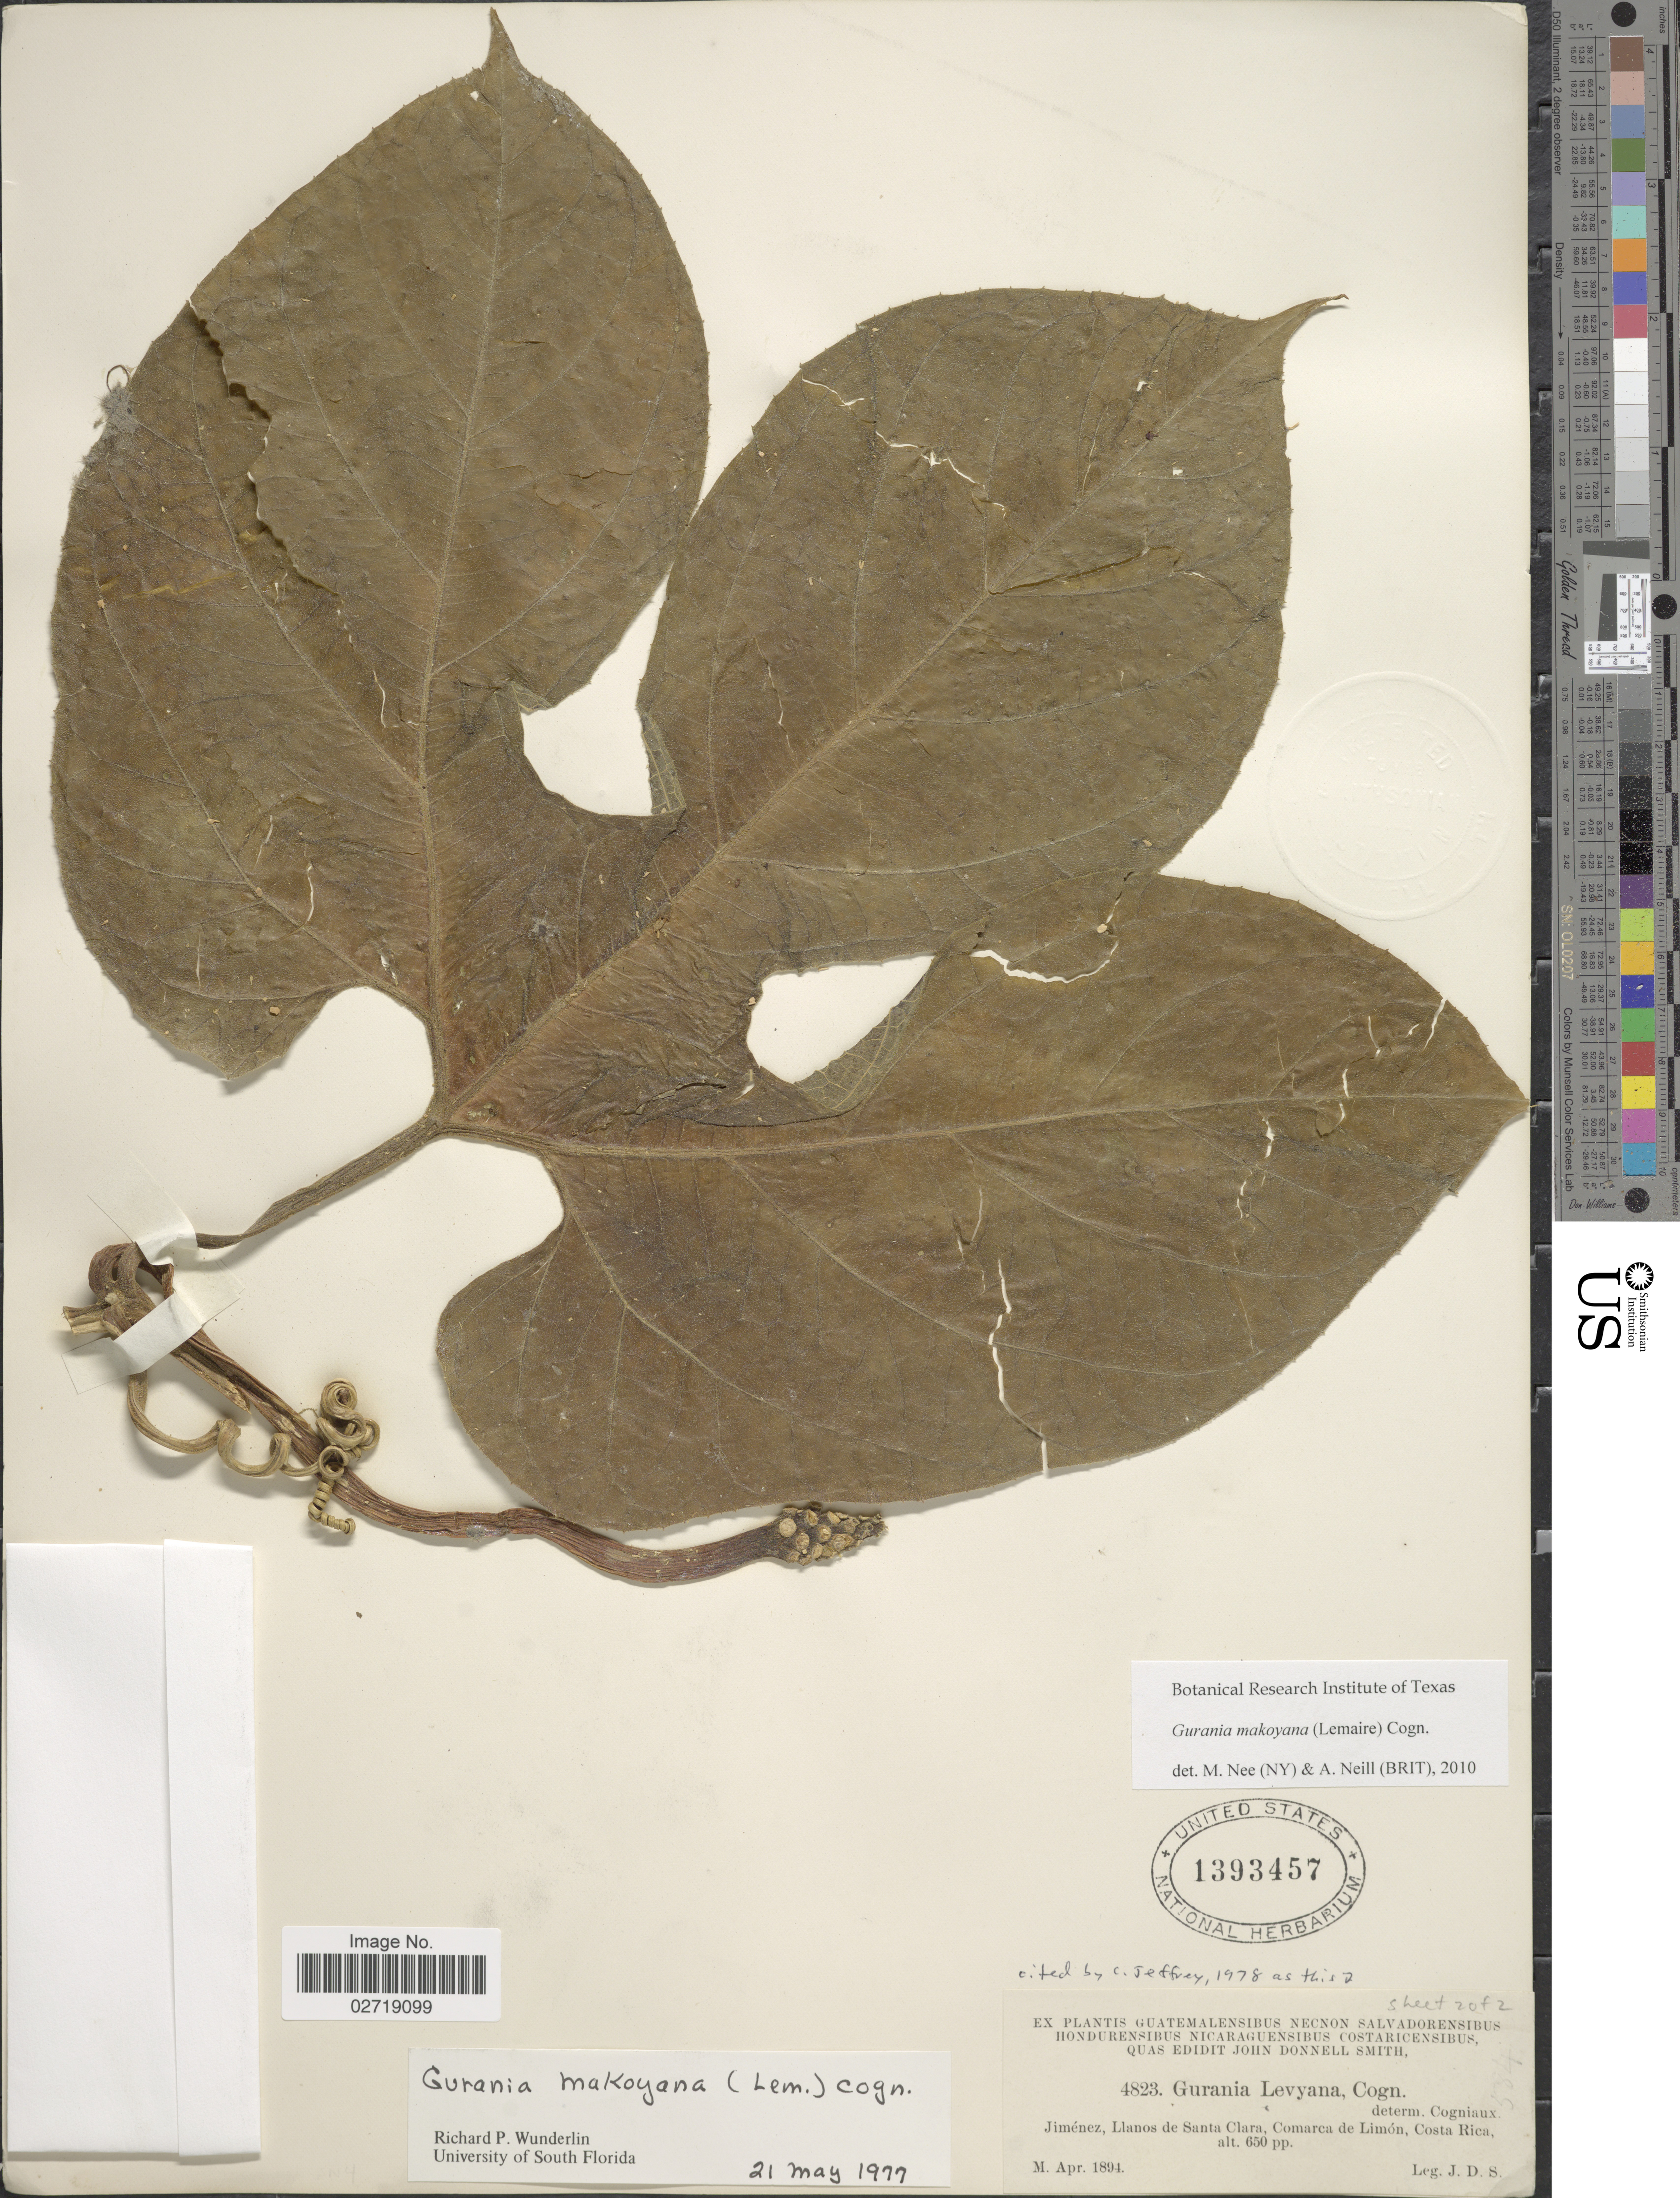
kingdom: Plantae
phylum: Tracheophyta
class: Magnoliopsida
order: Cucurbitales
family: Cucurbitaceae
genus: Gurania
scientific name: Gurania makoyana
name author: (Lem.) Cogn.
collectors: J. Donnell Smith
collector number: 4823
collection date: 1894-04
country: Costa Rica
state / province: Limón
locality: Jimenez, Llanos de Santa Clara, Comarca de Limon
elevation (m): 198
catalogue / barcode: US 1393457